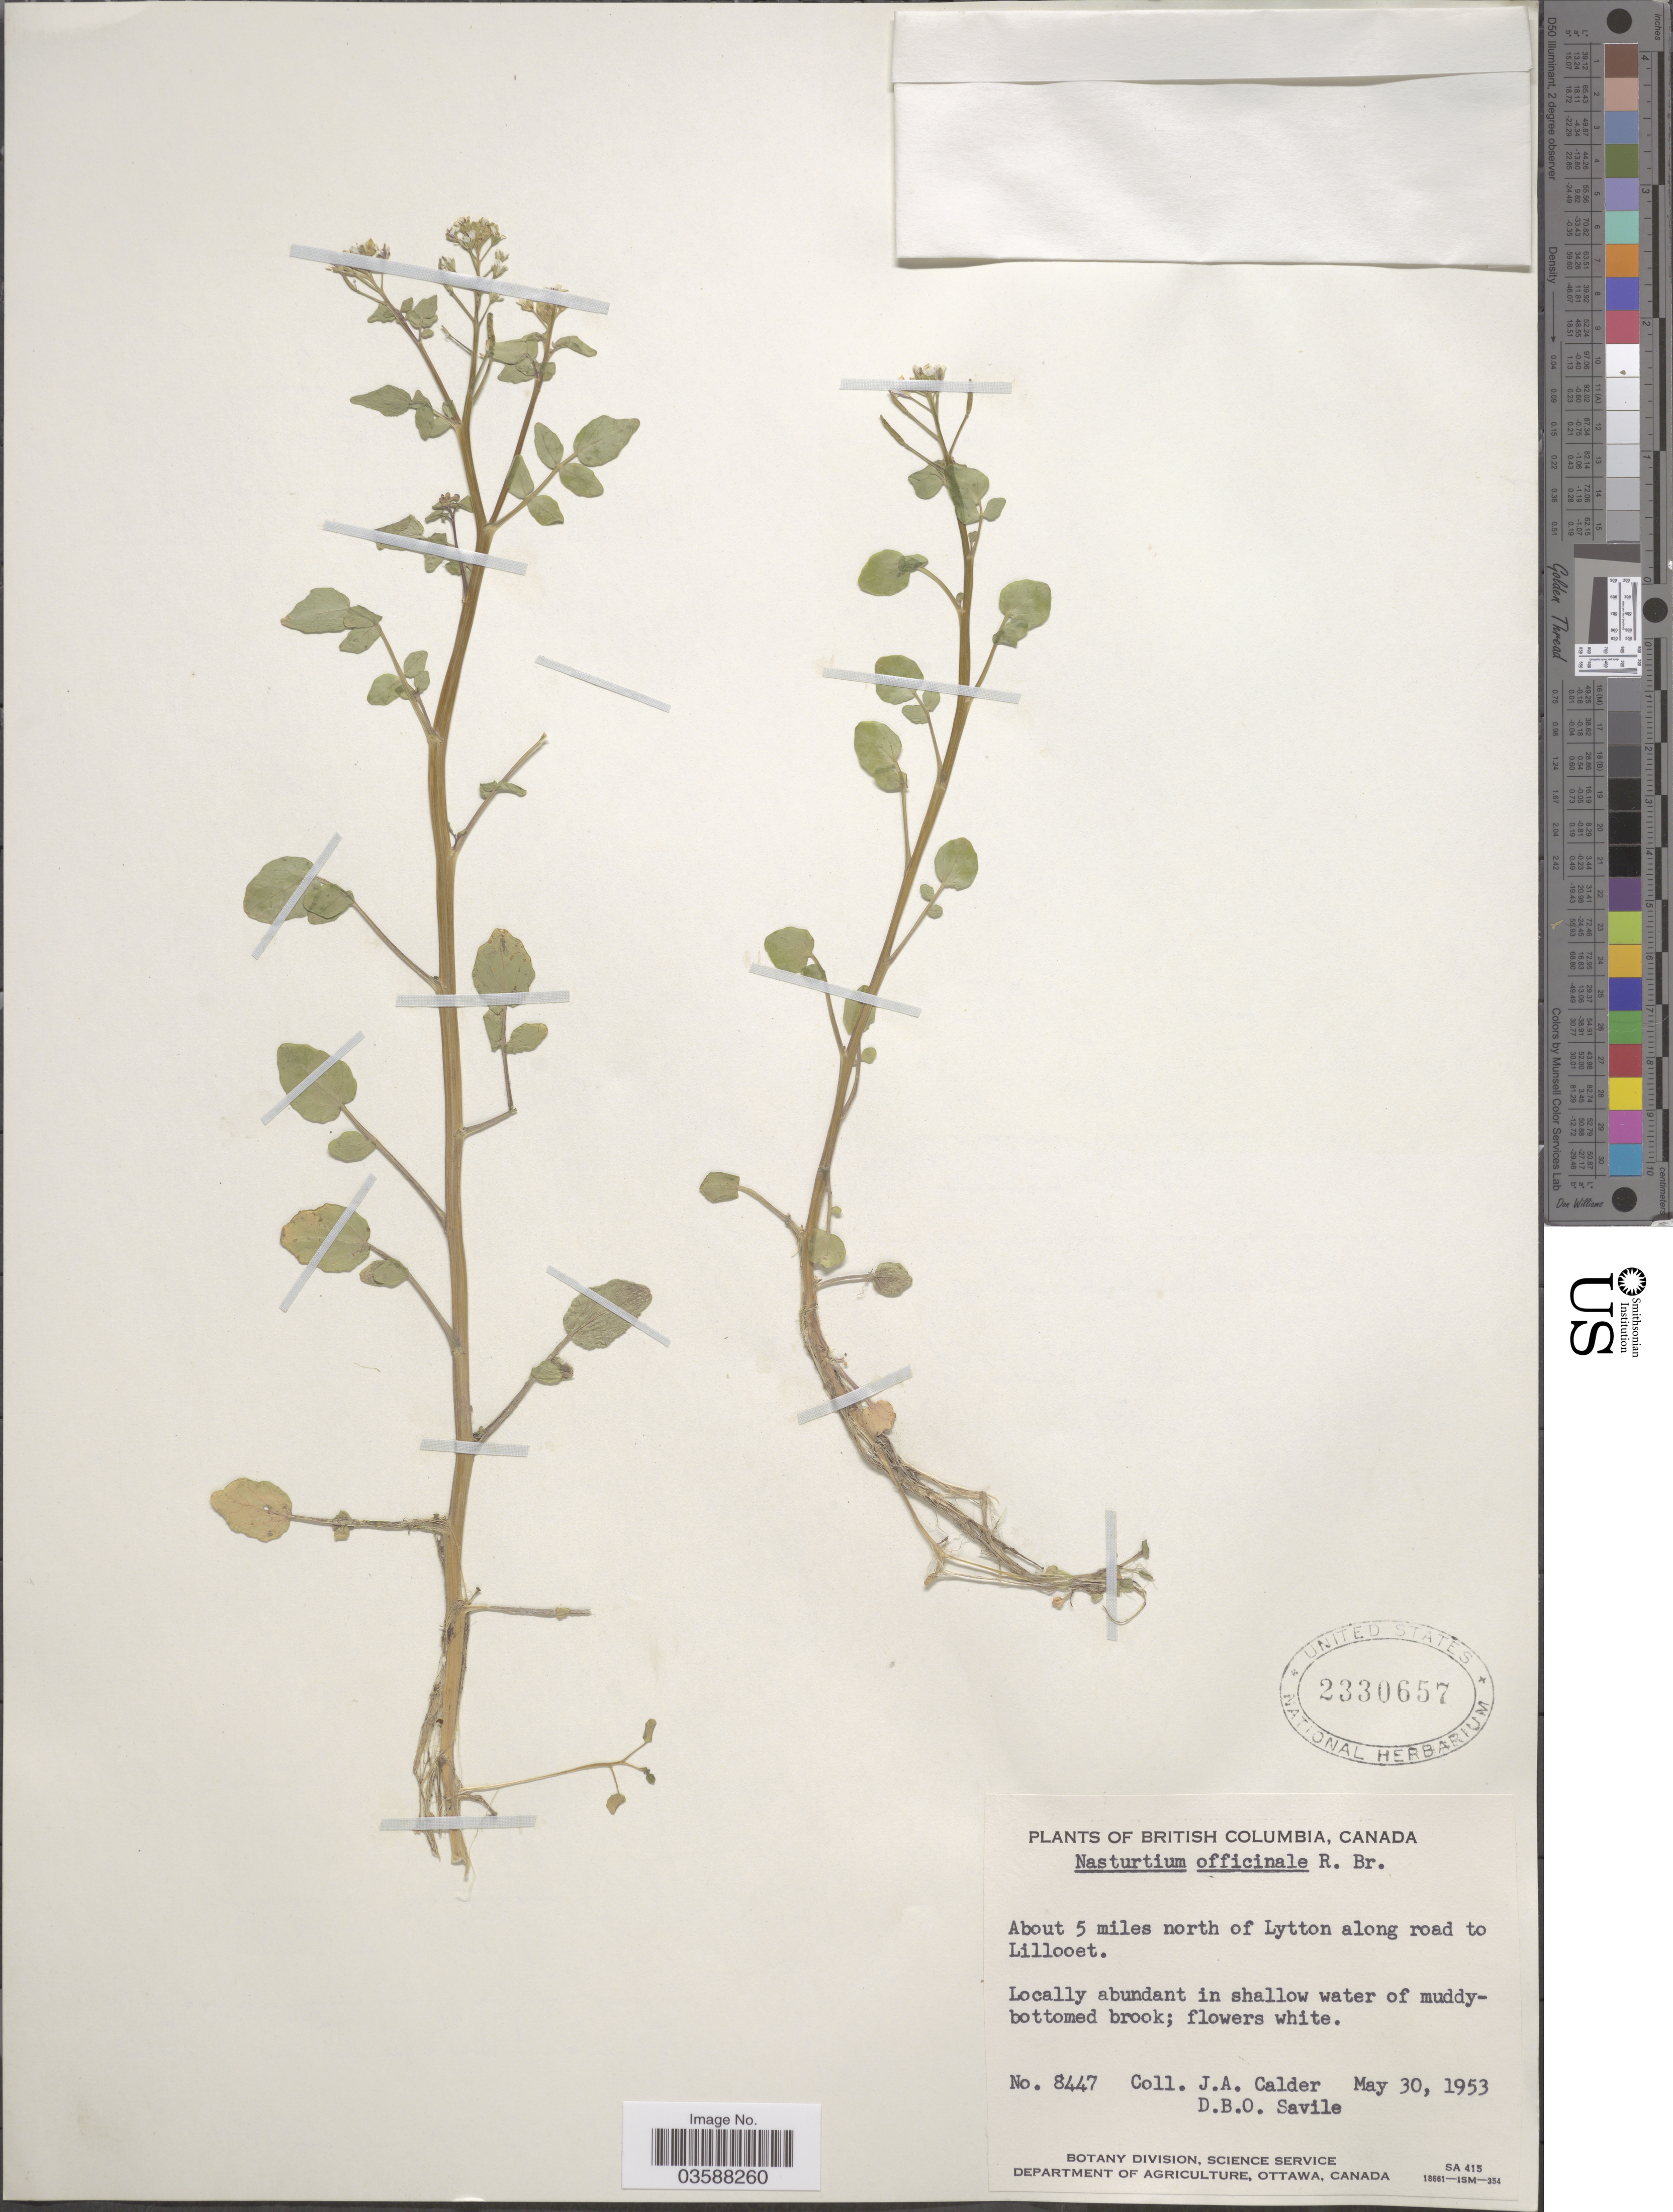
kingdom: Plantae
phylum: Tracheophyta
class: Magnoliopsida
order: Brassicales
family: Brassicaceae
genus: Nasturtium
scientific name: Nasturtium officinale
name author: R. Br.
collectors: J. A. Calder & D. Savile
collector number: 8447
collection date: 1953-05-30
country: Canada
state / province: British Columbia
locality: About 5 miles north of Lytton along road to Lillooet.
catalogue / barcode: US 2330657